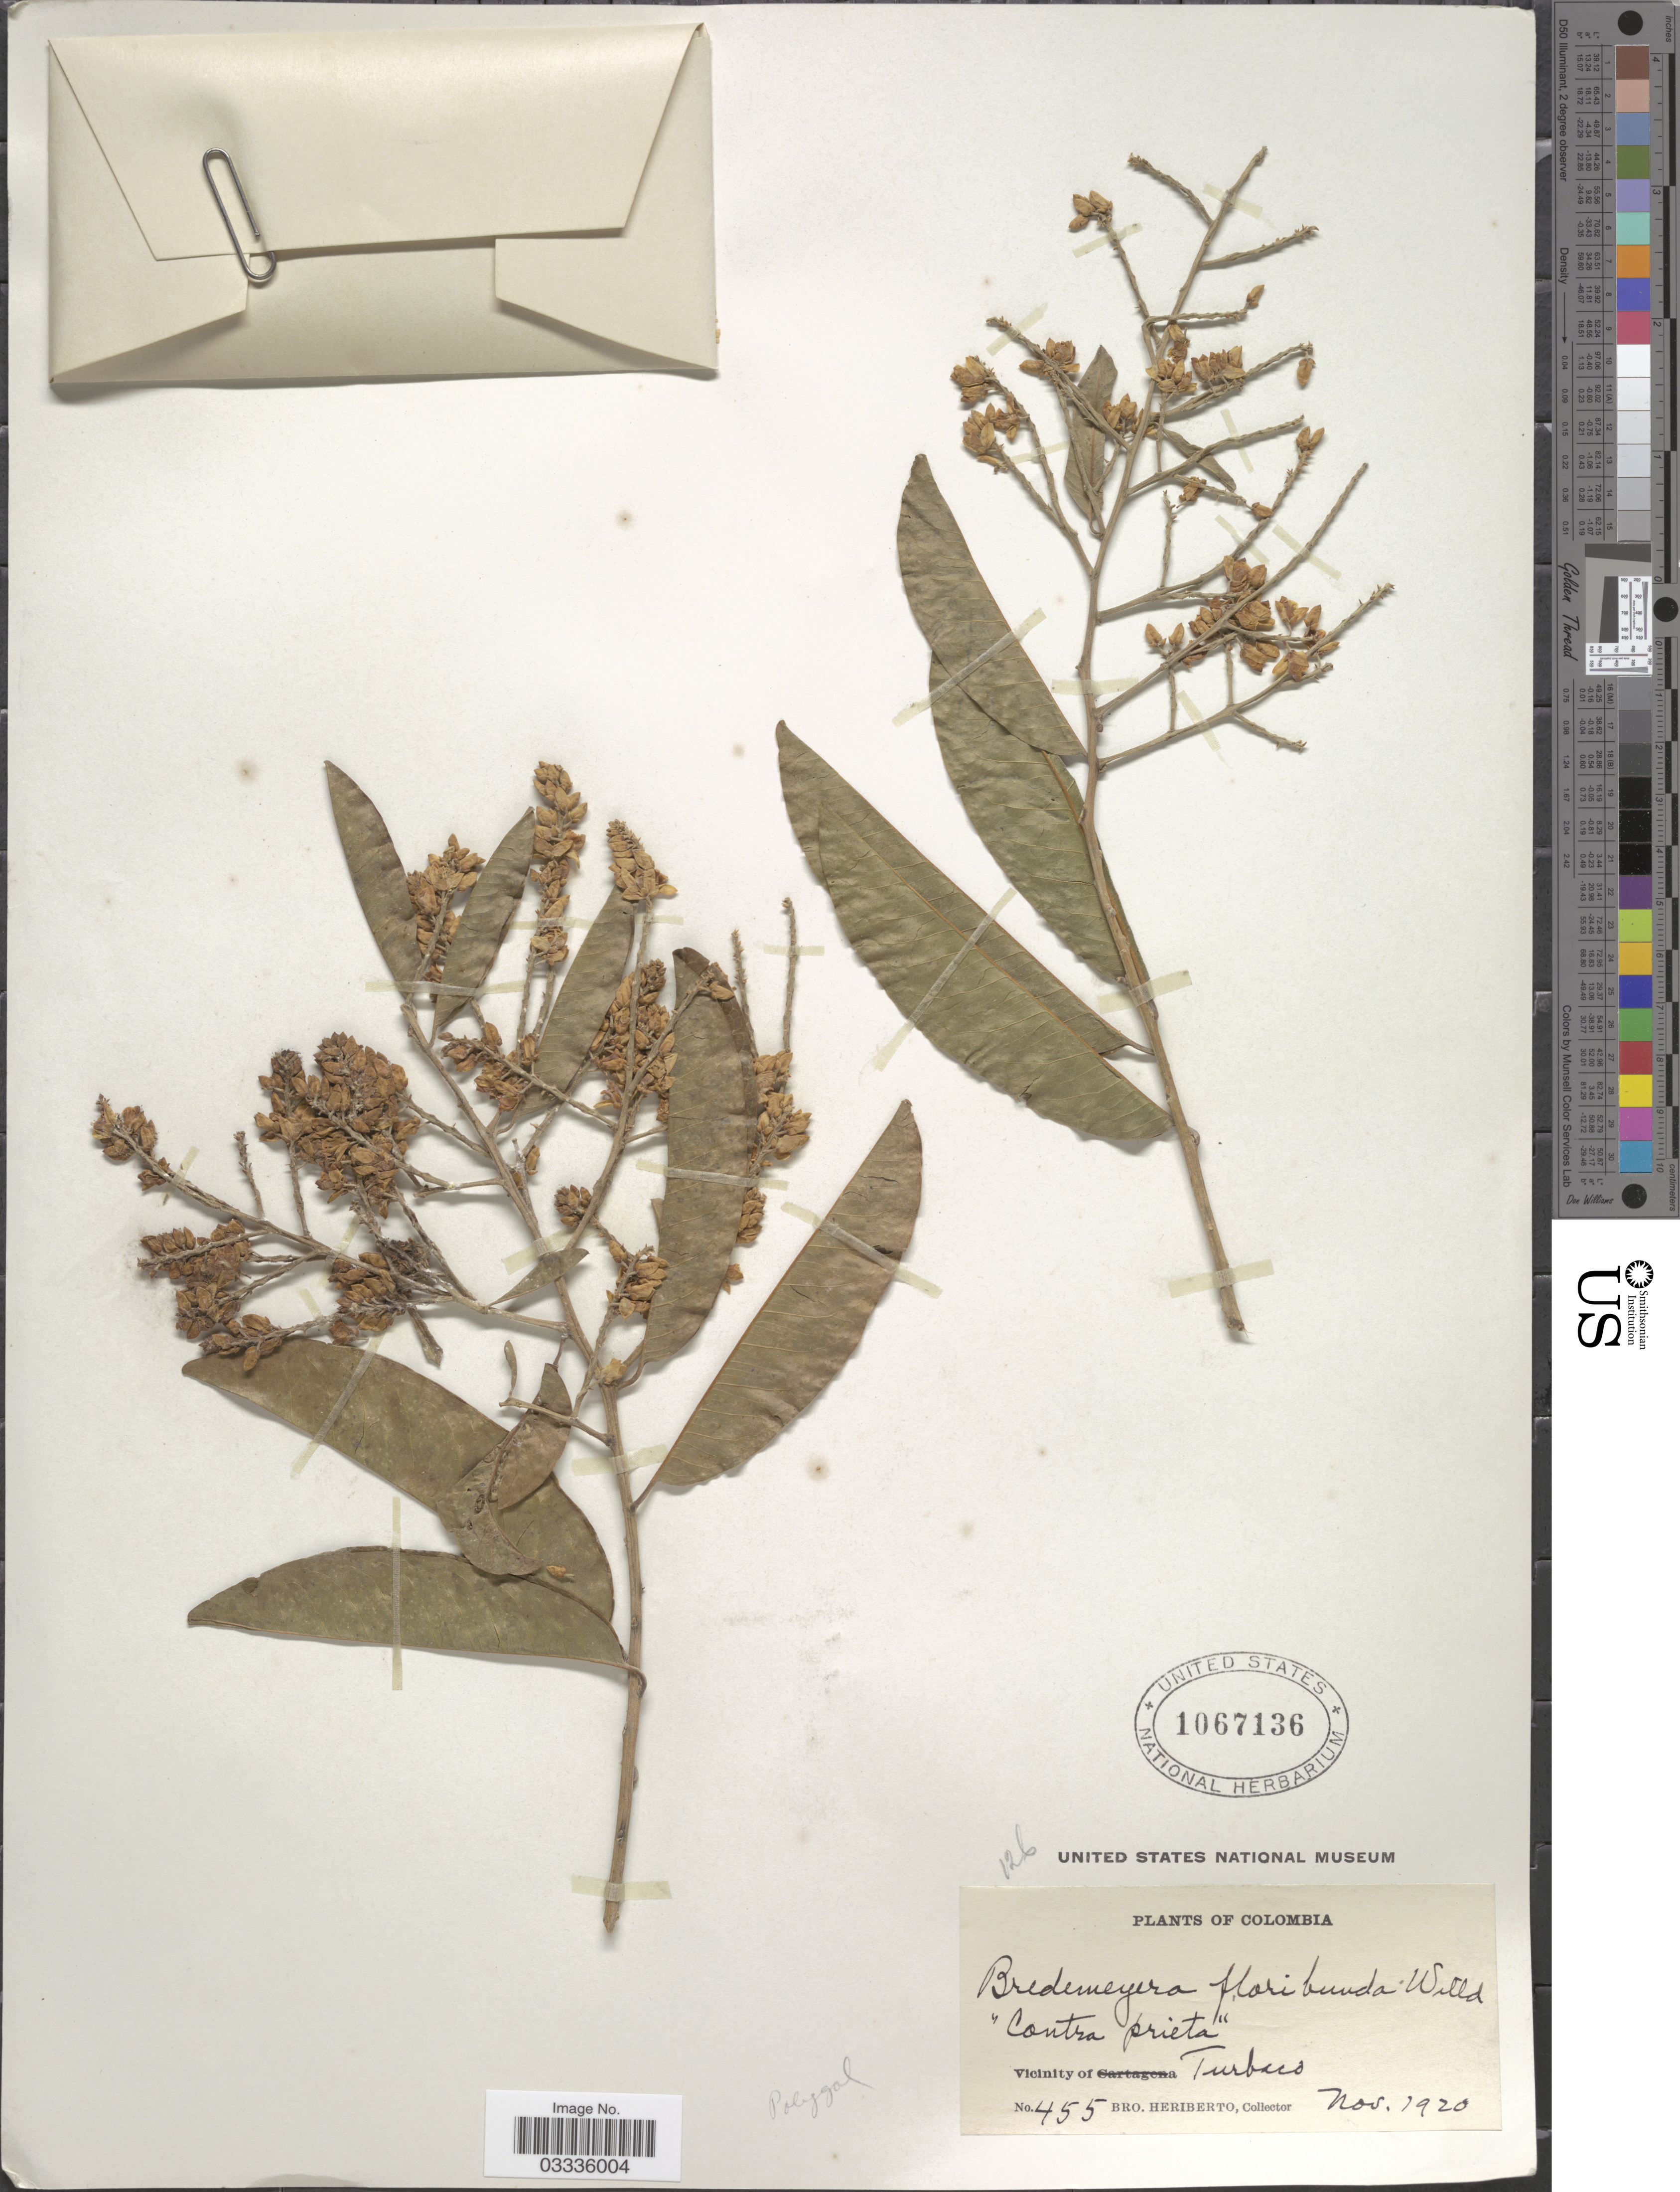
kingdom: Plantae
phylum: Tracheophyta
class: Magnoliopsida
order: Fabales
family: Polygalaceae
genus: Bredemeyera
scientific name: Bredemeyera floribunda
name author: Willd.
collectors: B. Heriberto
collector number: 455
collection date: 1920-11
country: Colombia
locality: Vicinity of Turbaco.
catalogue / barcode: US 1067136